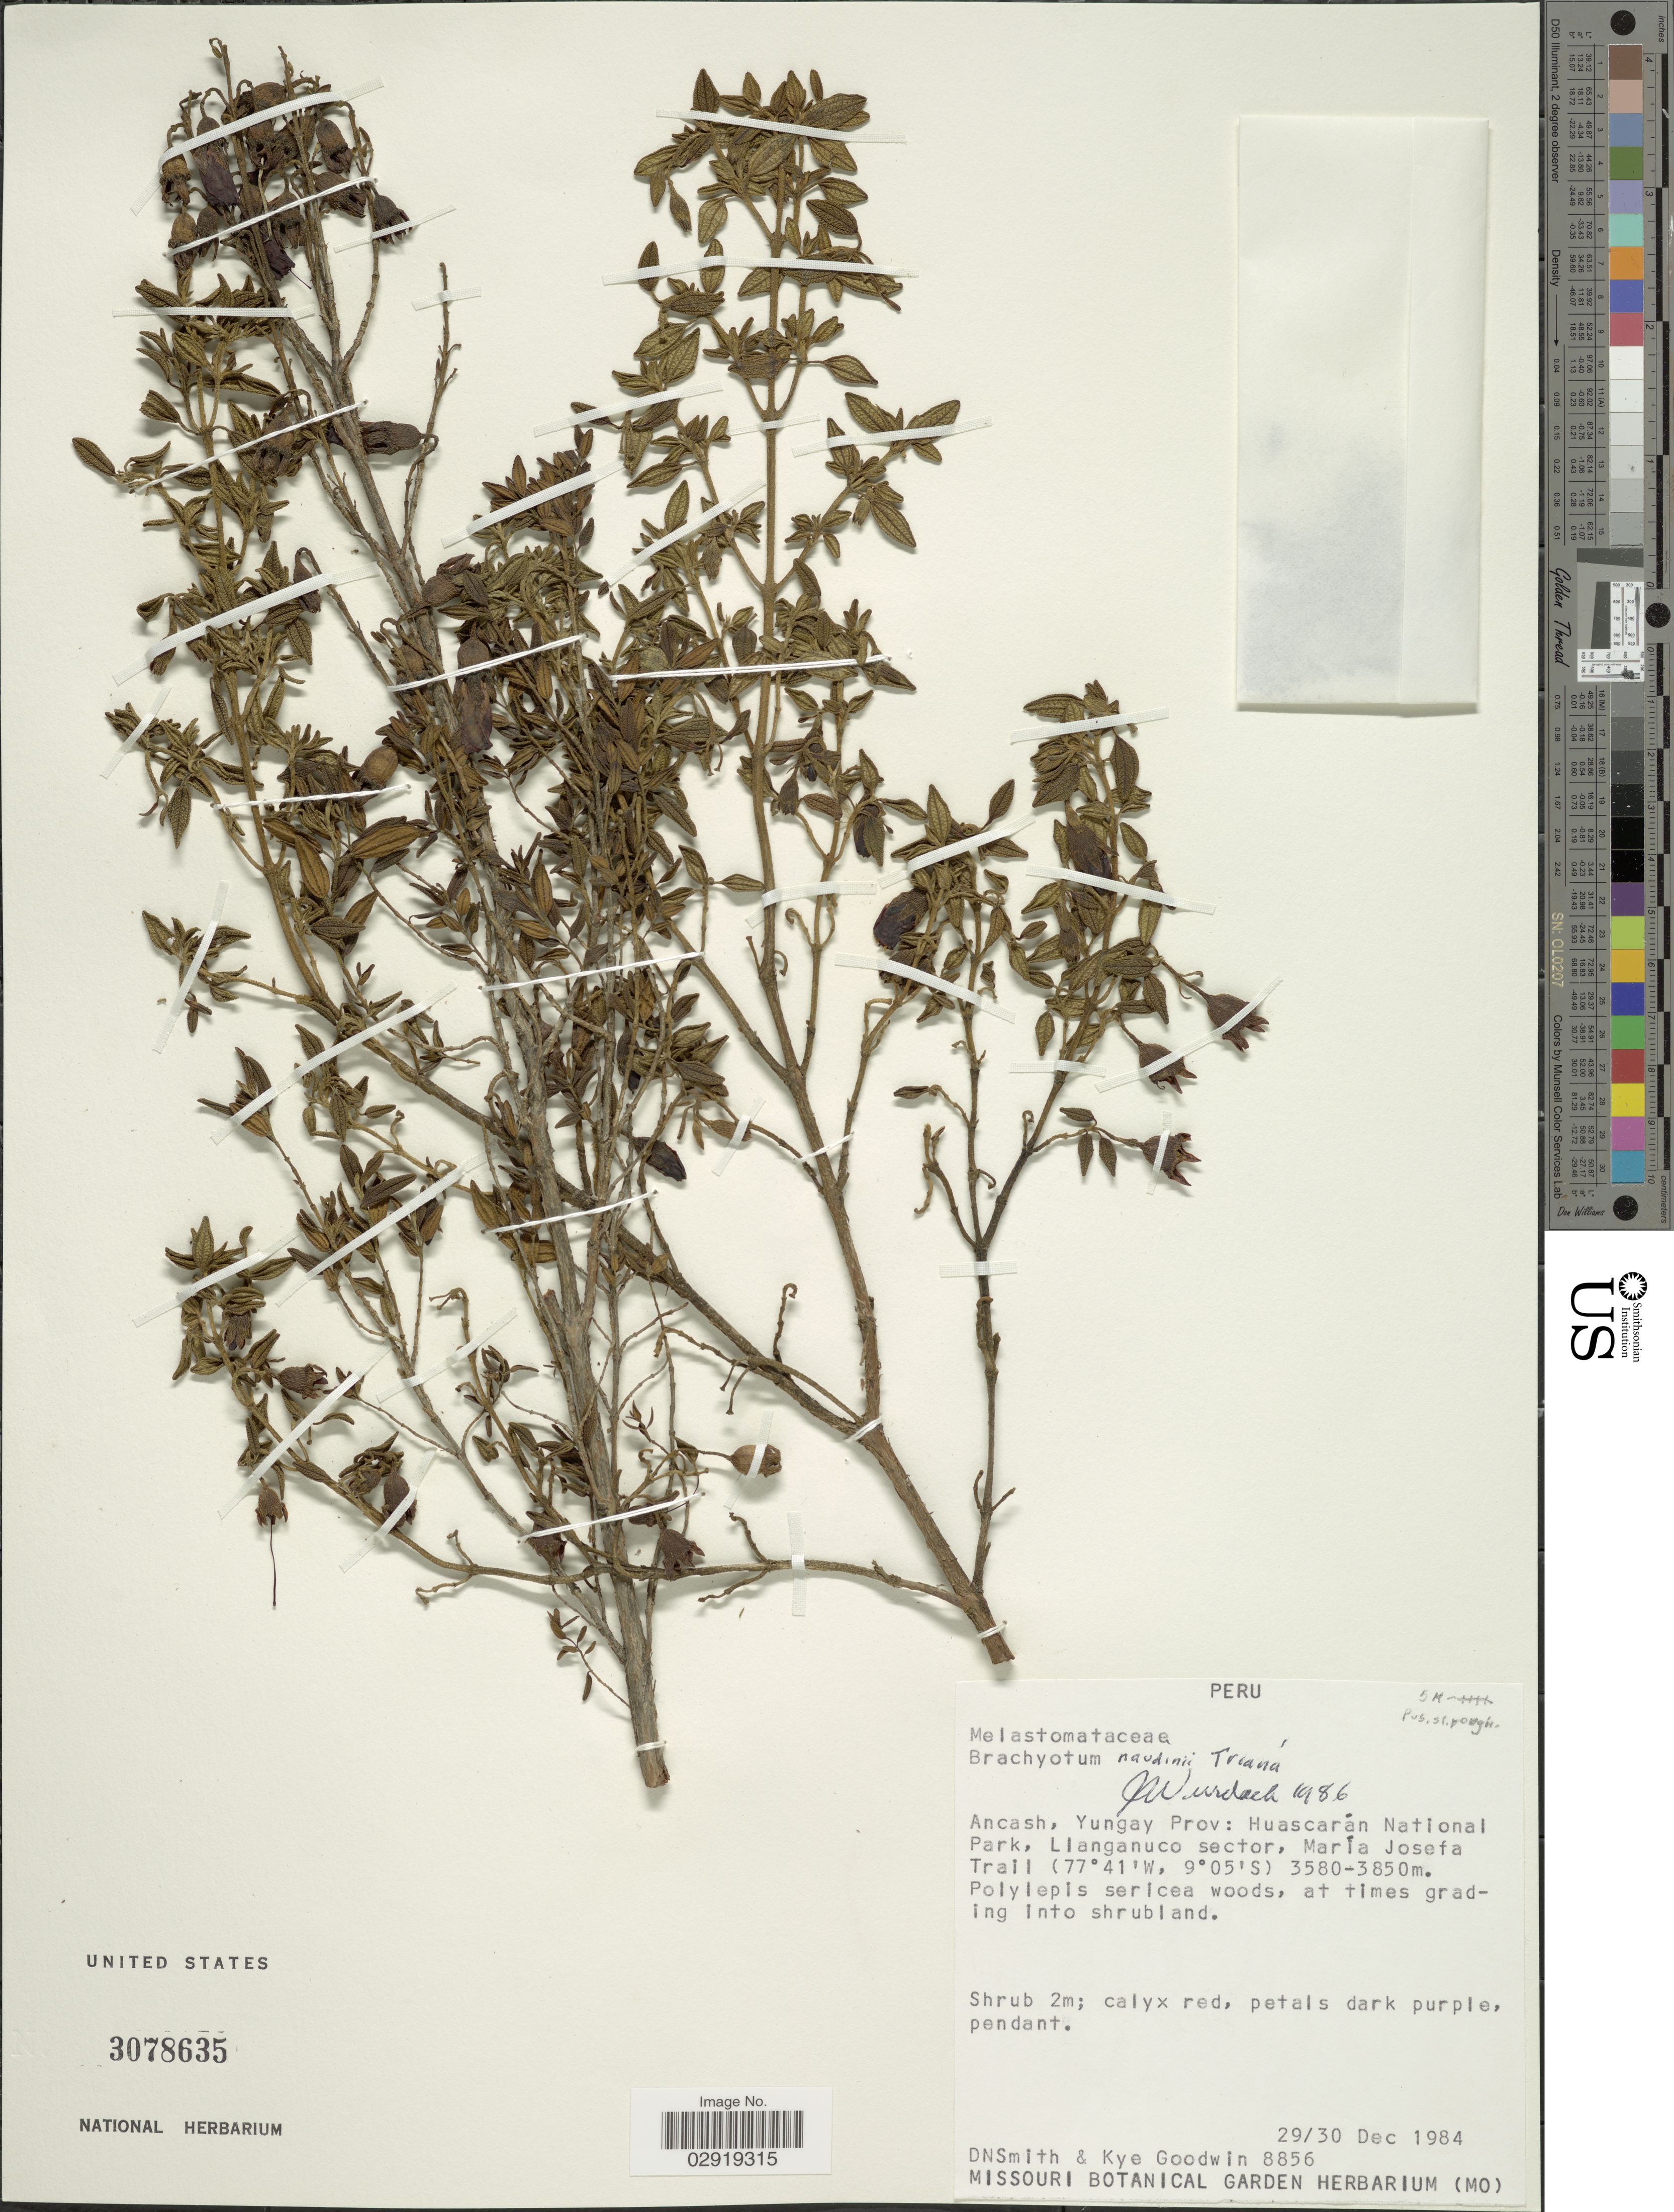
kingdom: Plantae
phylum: Tracheophyta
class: Magnoliopsida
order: Myrtales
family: Melastomataceae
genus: Brachyotum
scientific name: Brachyotum naudinii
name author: Triana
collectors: D. Smith & K. Goodwin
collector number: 8856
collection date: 1984-12-29/1984-12-30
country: Peru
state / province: Ancash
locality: Yungay Prov: Huascarán National Park, Llanganuco sector, María Josefa Trail.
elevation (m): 3580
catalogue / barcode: US 3078635